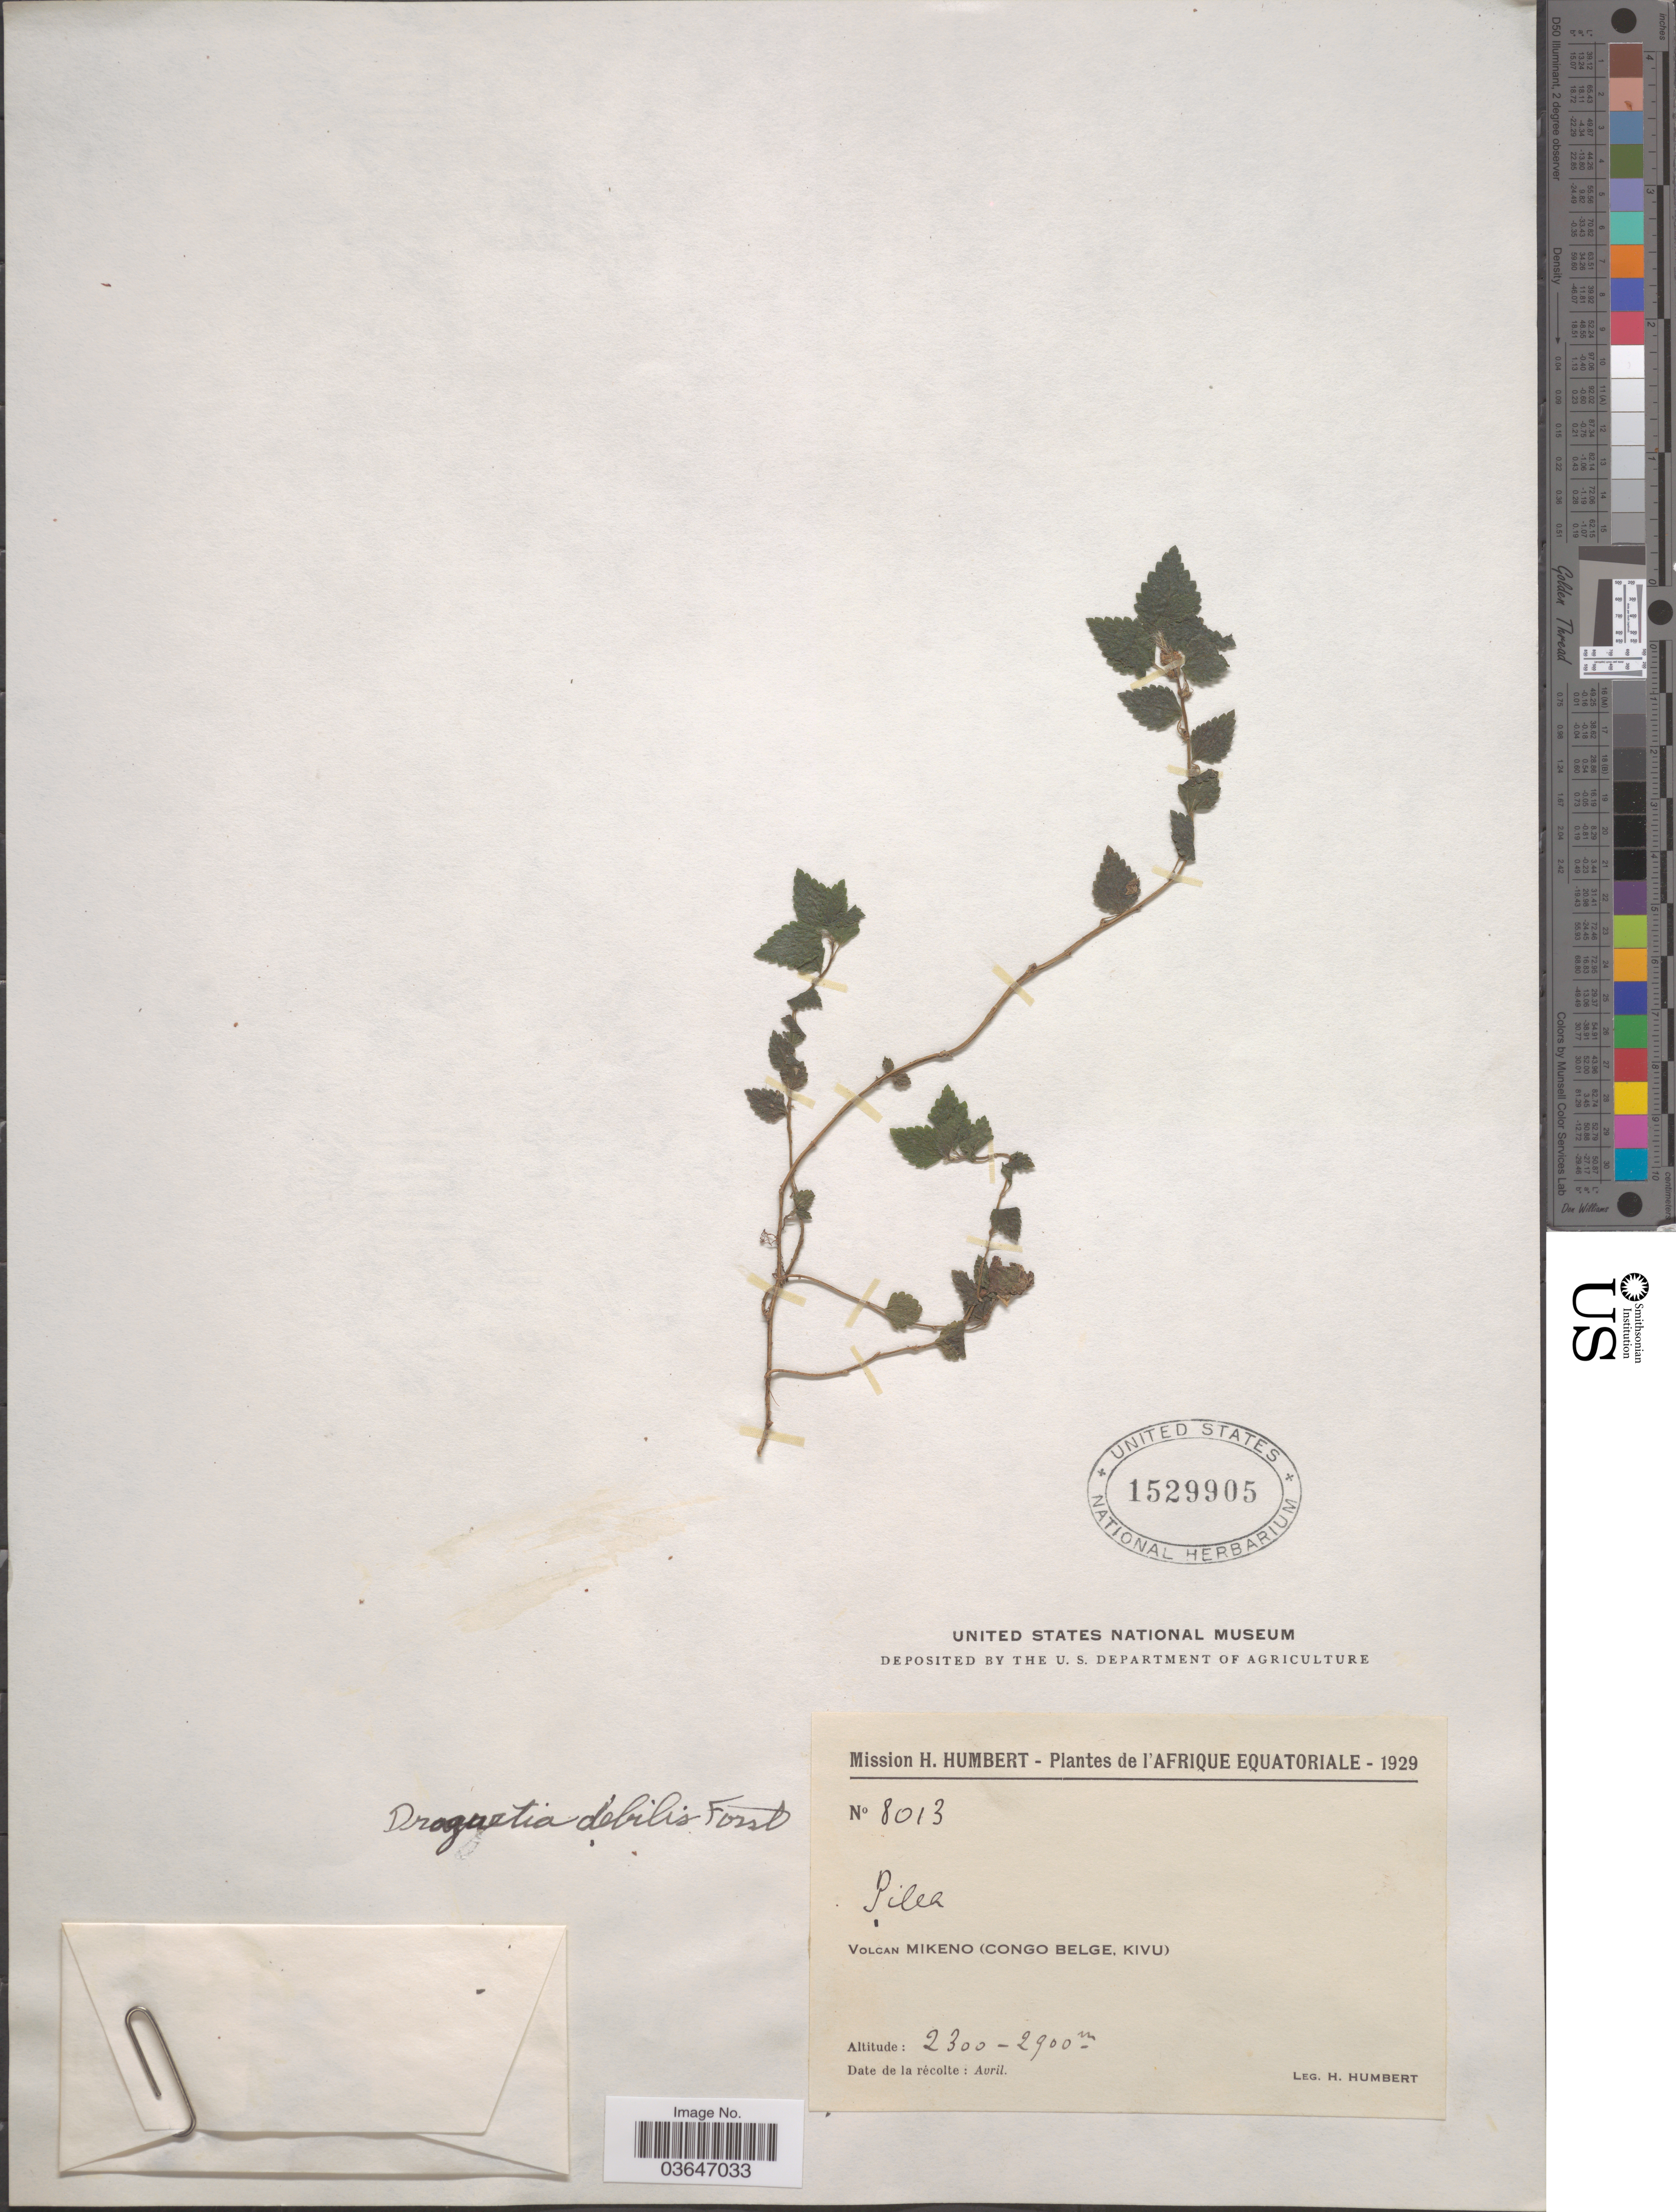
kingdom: Plantae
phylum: Tracheophyta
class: Magnoliopsida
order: Rosales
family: Urticaceae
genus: Droguetia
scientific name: Droguetia debilis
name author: Rendle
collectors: H. Humbert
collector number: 8013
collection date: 1929-04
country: Congo, Democratic Republic of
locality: Afrique Equatoriale. Volcan Mikeno (Congo Belge, Kivu).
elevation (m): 2300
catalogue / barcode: US 1529905